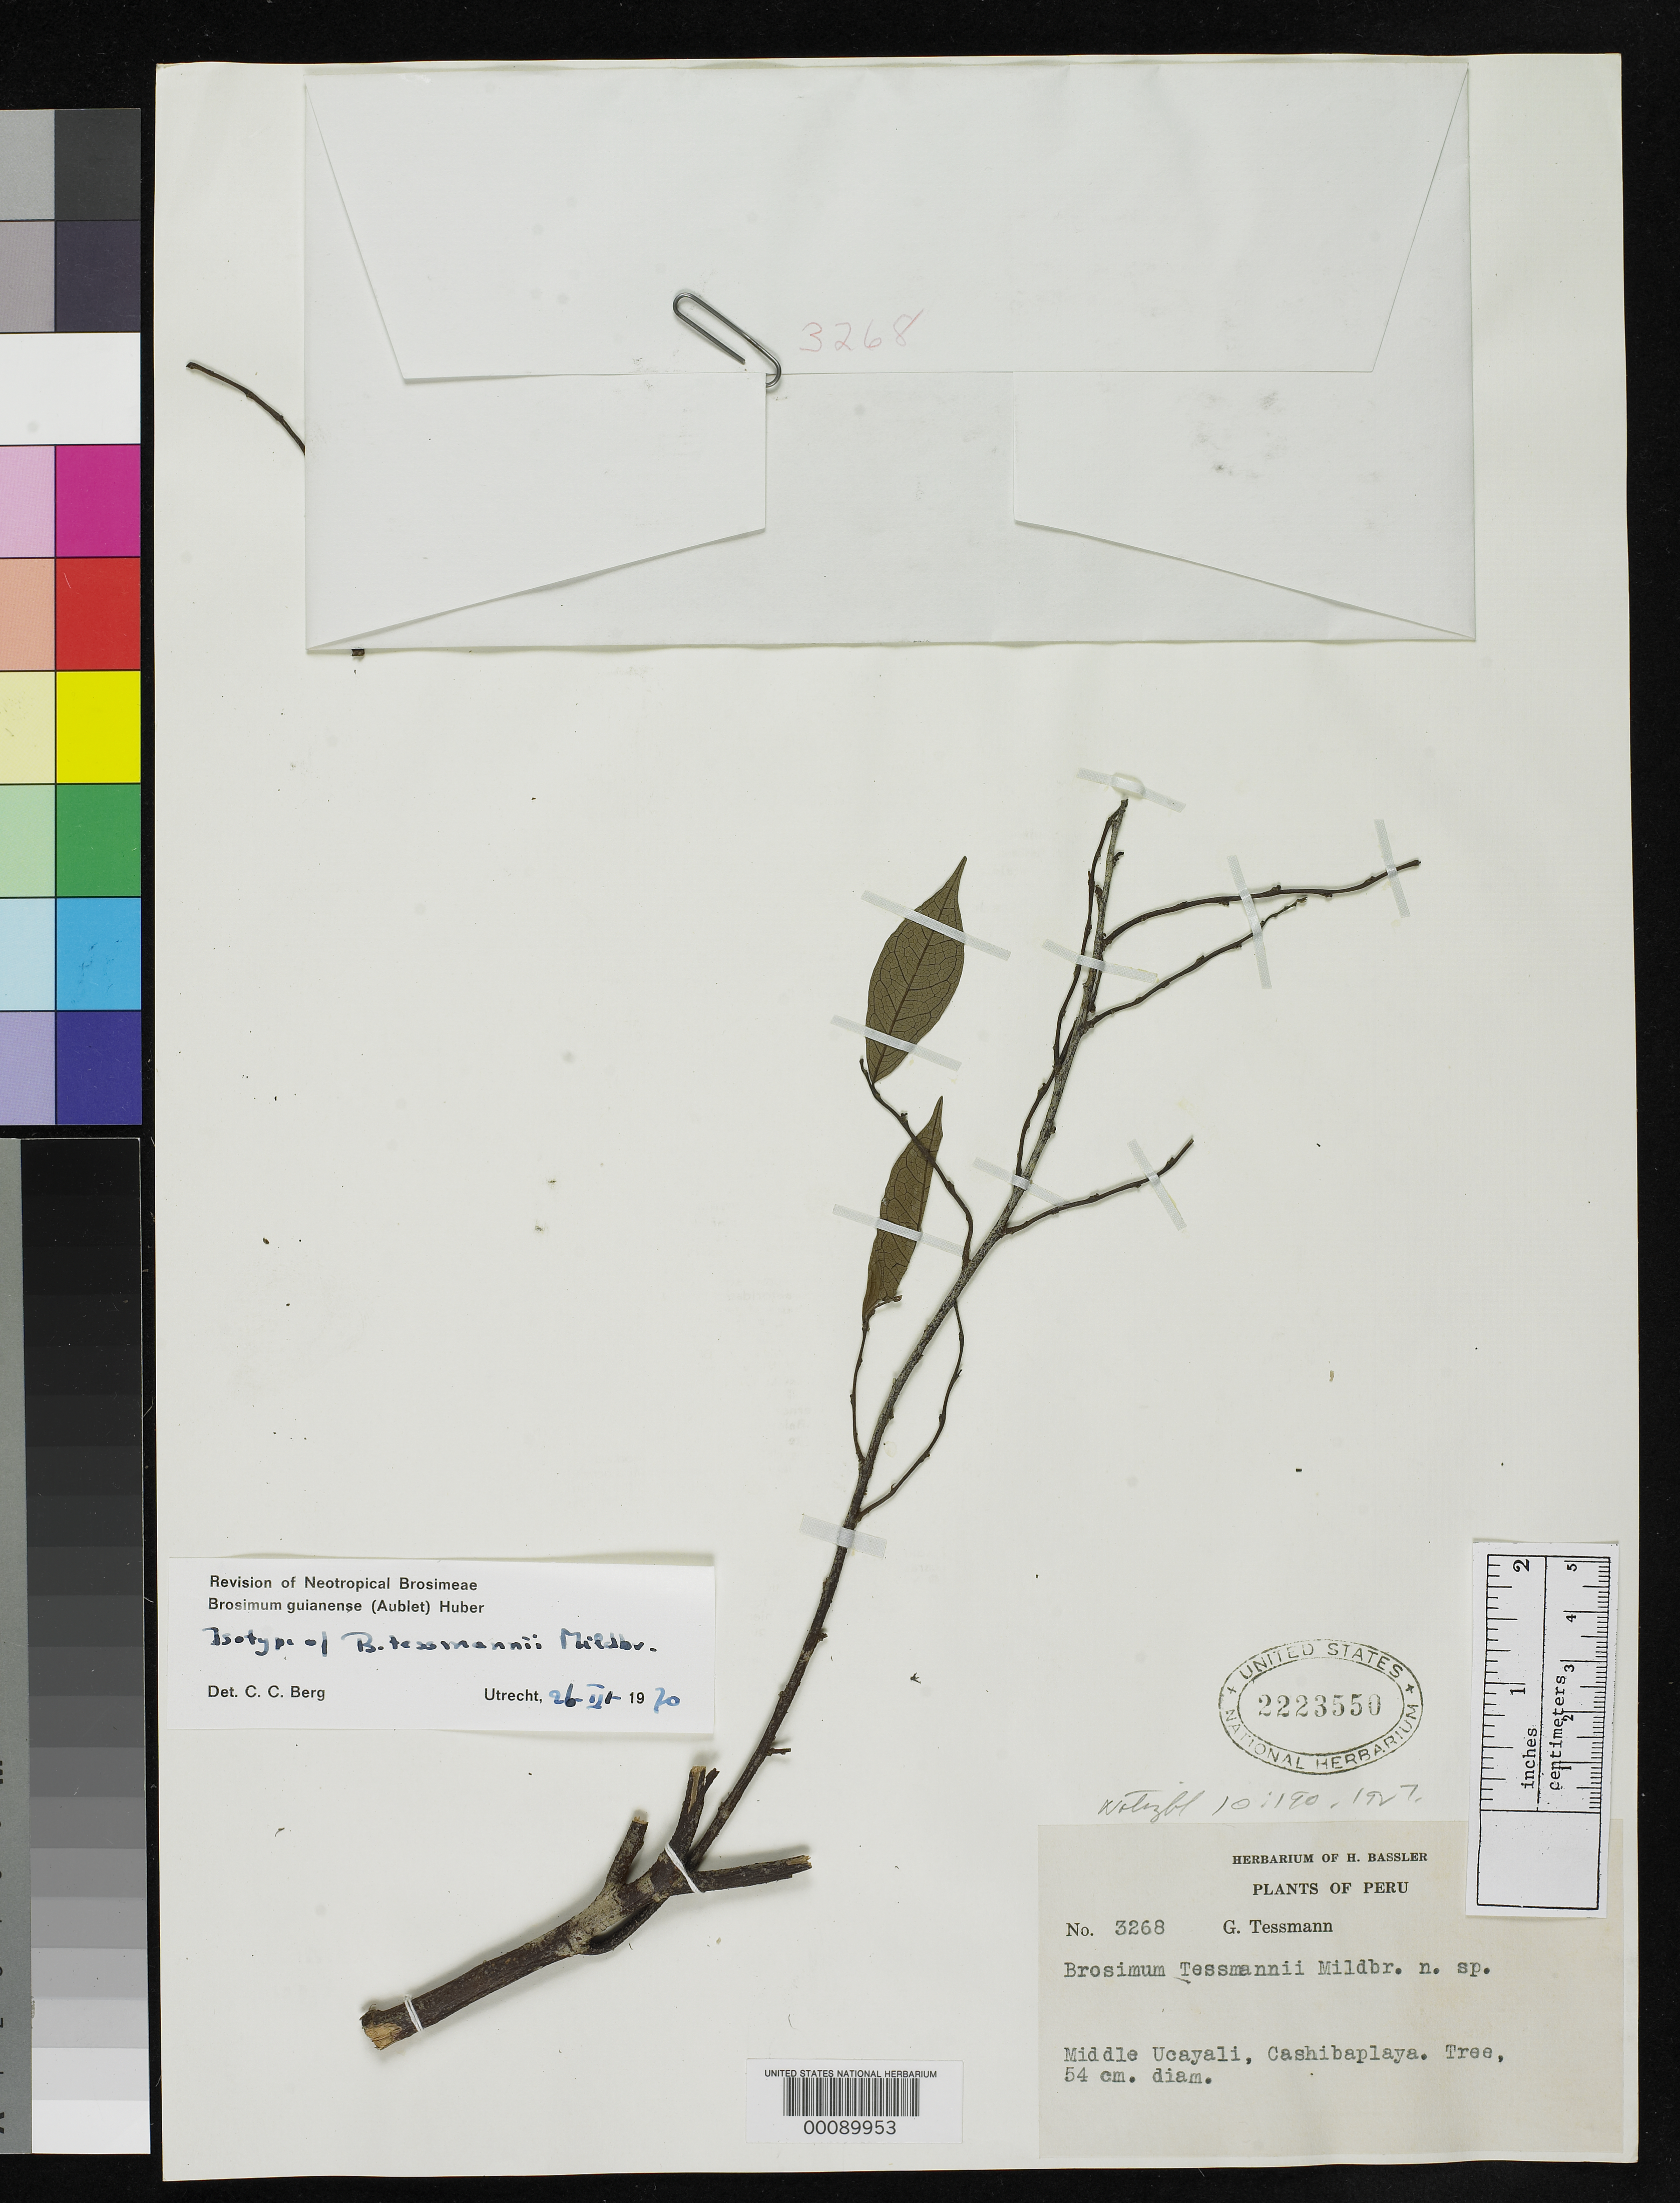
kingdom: Plantae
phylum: Tracheophyta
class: Magnoliopsida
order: Rosales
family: Moraceae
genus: Brosimum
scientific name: Brosimum tessmannii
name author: Mildbr.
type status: Isotype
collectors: G. Tessmann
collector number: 3268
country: Peru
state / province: San Martín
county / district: Mariscal Cáceres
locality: Rio Huallaga, margen Derecha del; Balsa Probana; dtto. Tocache Nuevo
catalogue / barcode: US 2223550